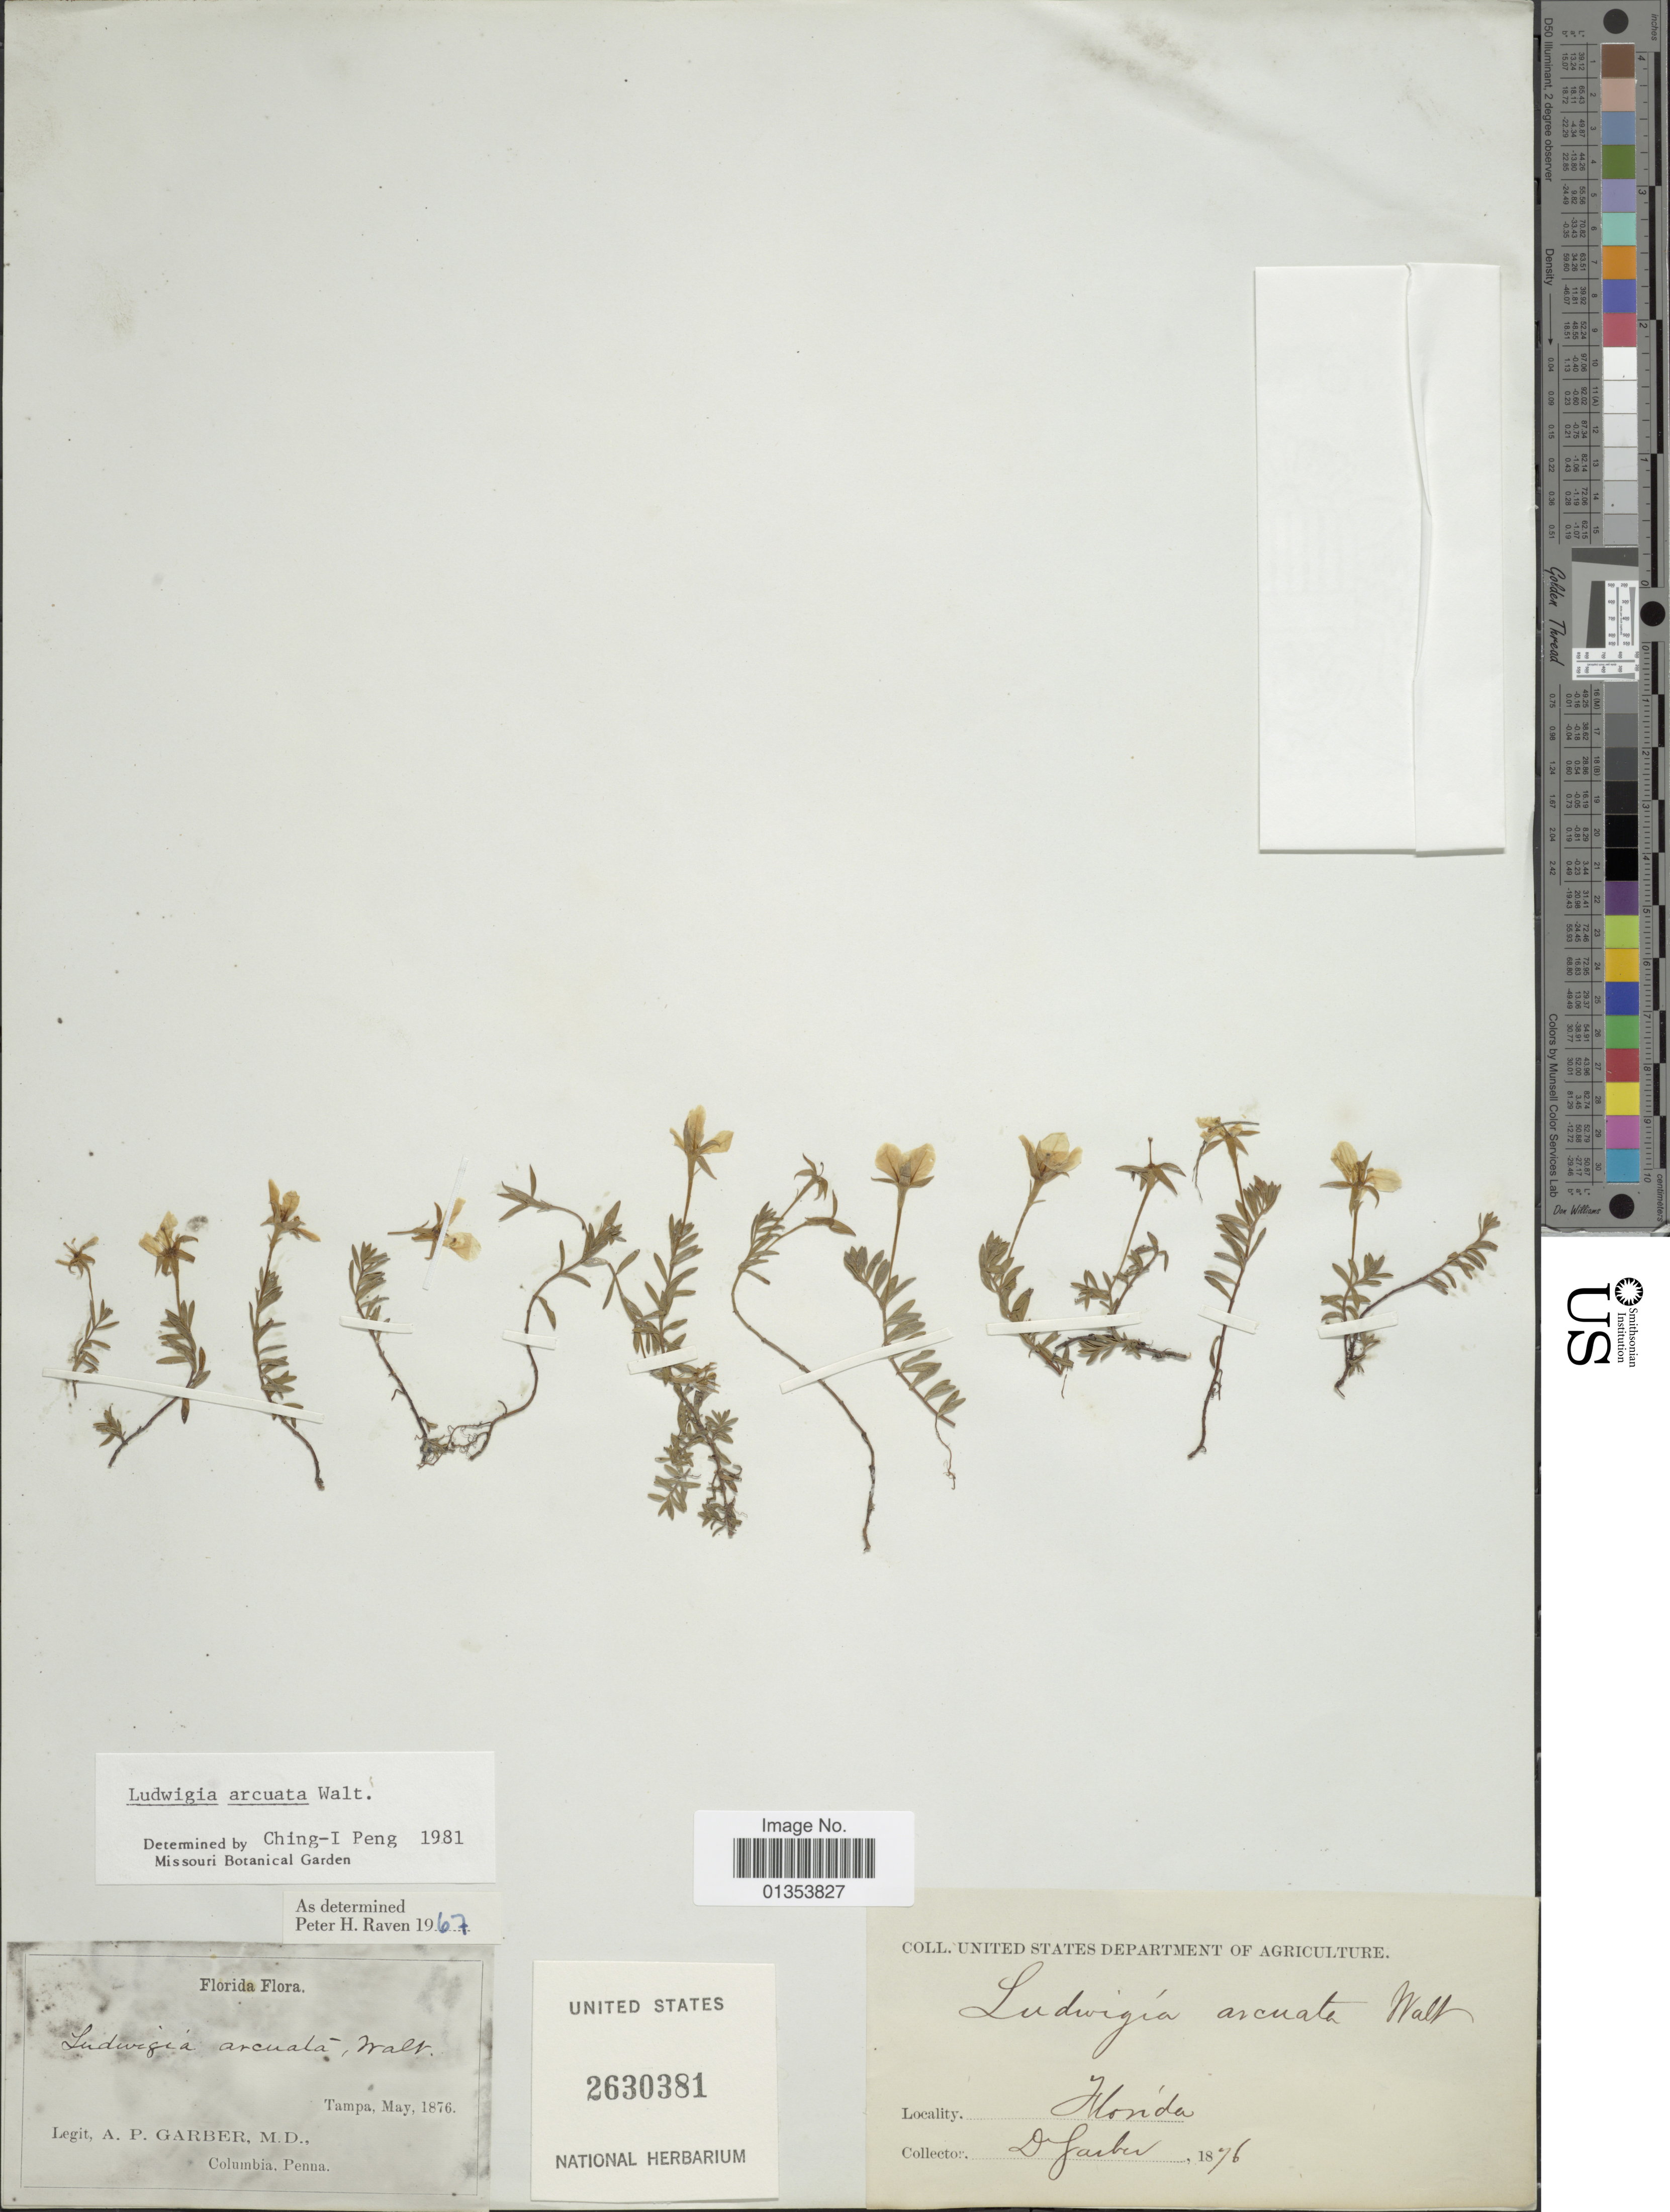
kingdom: Plantae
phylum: Tracheophyta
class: Magnoliopsida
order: Myrtales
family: Onagraceae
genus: Ludwigia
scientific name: Ludwigia arcuata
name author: Walter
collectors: A. P. Garber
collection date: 1876-05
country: United States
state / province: Florida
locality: Tampa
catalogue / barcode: US 2630381